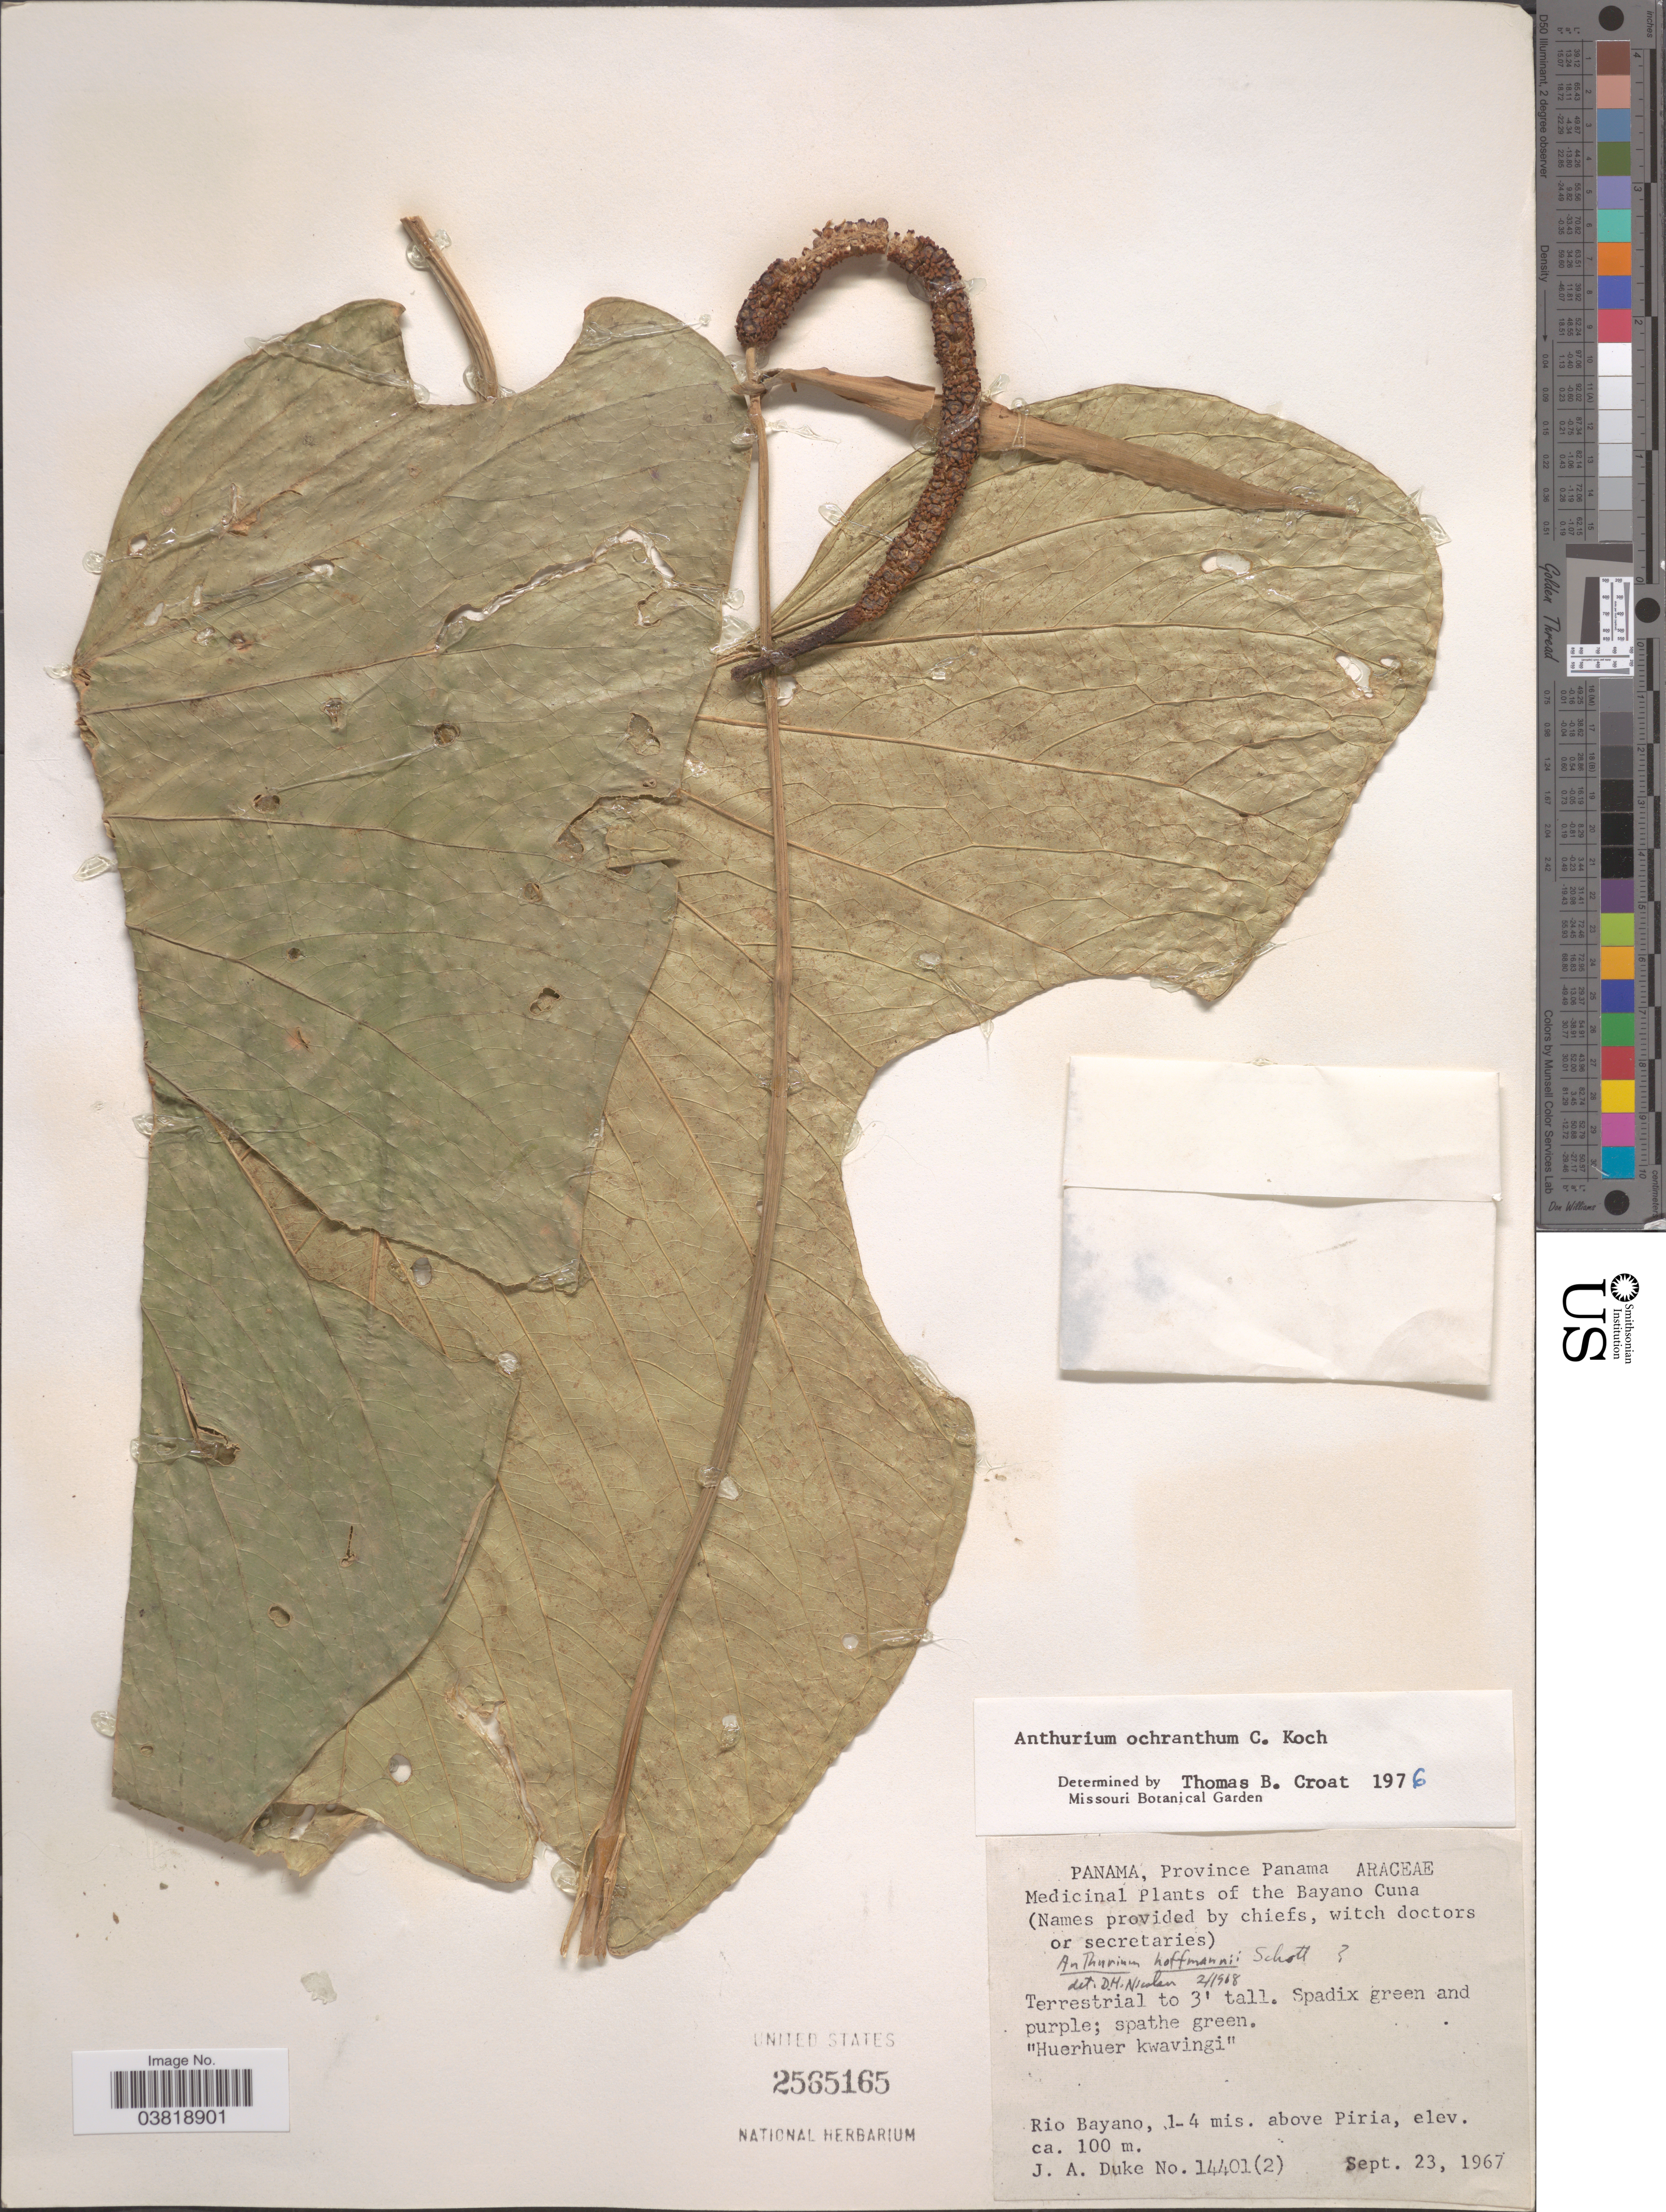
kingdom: Plantae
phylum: Tracheophyta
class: Liliopsida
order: Alismatales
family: Araceae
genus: Anthurium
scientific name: Anthurium ochranthum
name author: K. Koch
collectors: J. A. Duke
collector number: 14401(2)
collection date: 1967-09-23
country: Panama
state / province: Panamá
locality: Rio Bayano, 1-4 mis. above Piria.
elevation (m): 100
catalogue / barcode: US 2565165